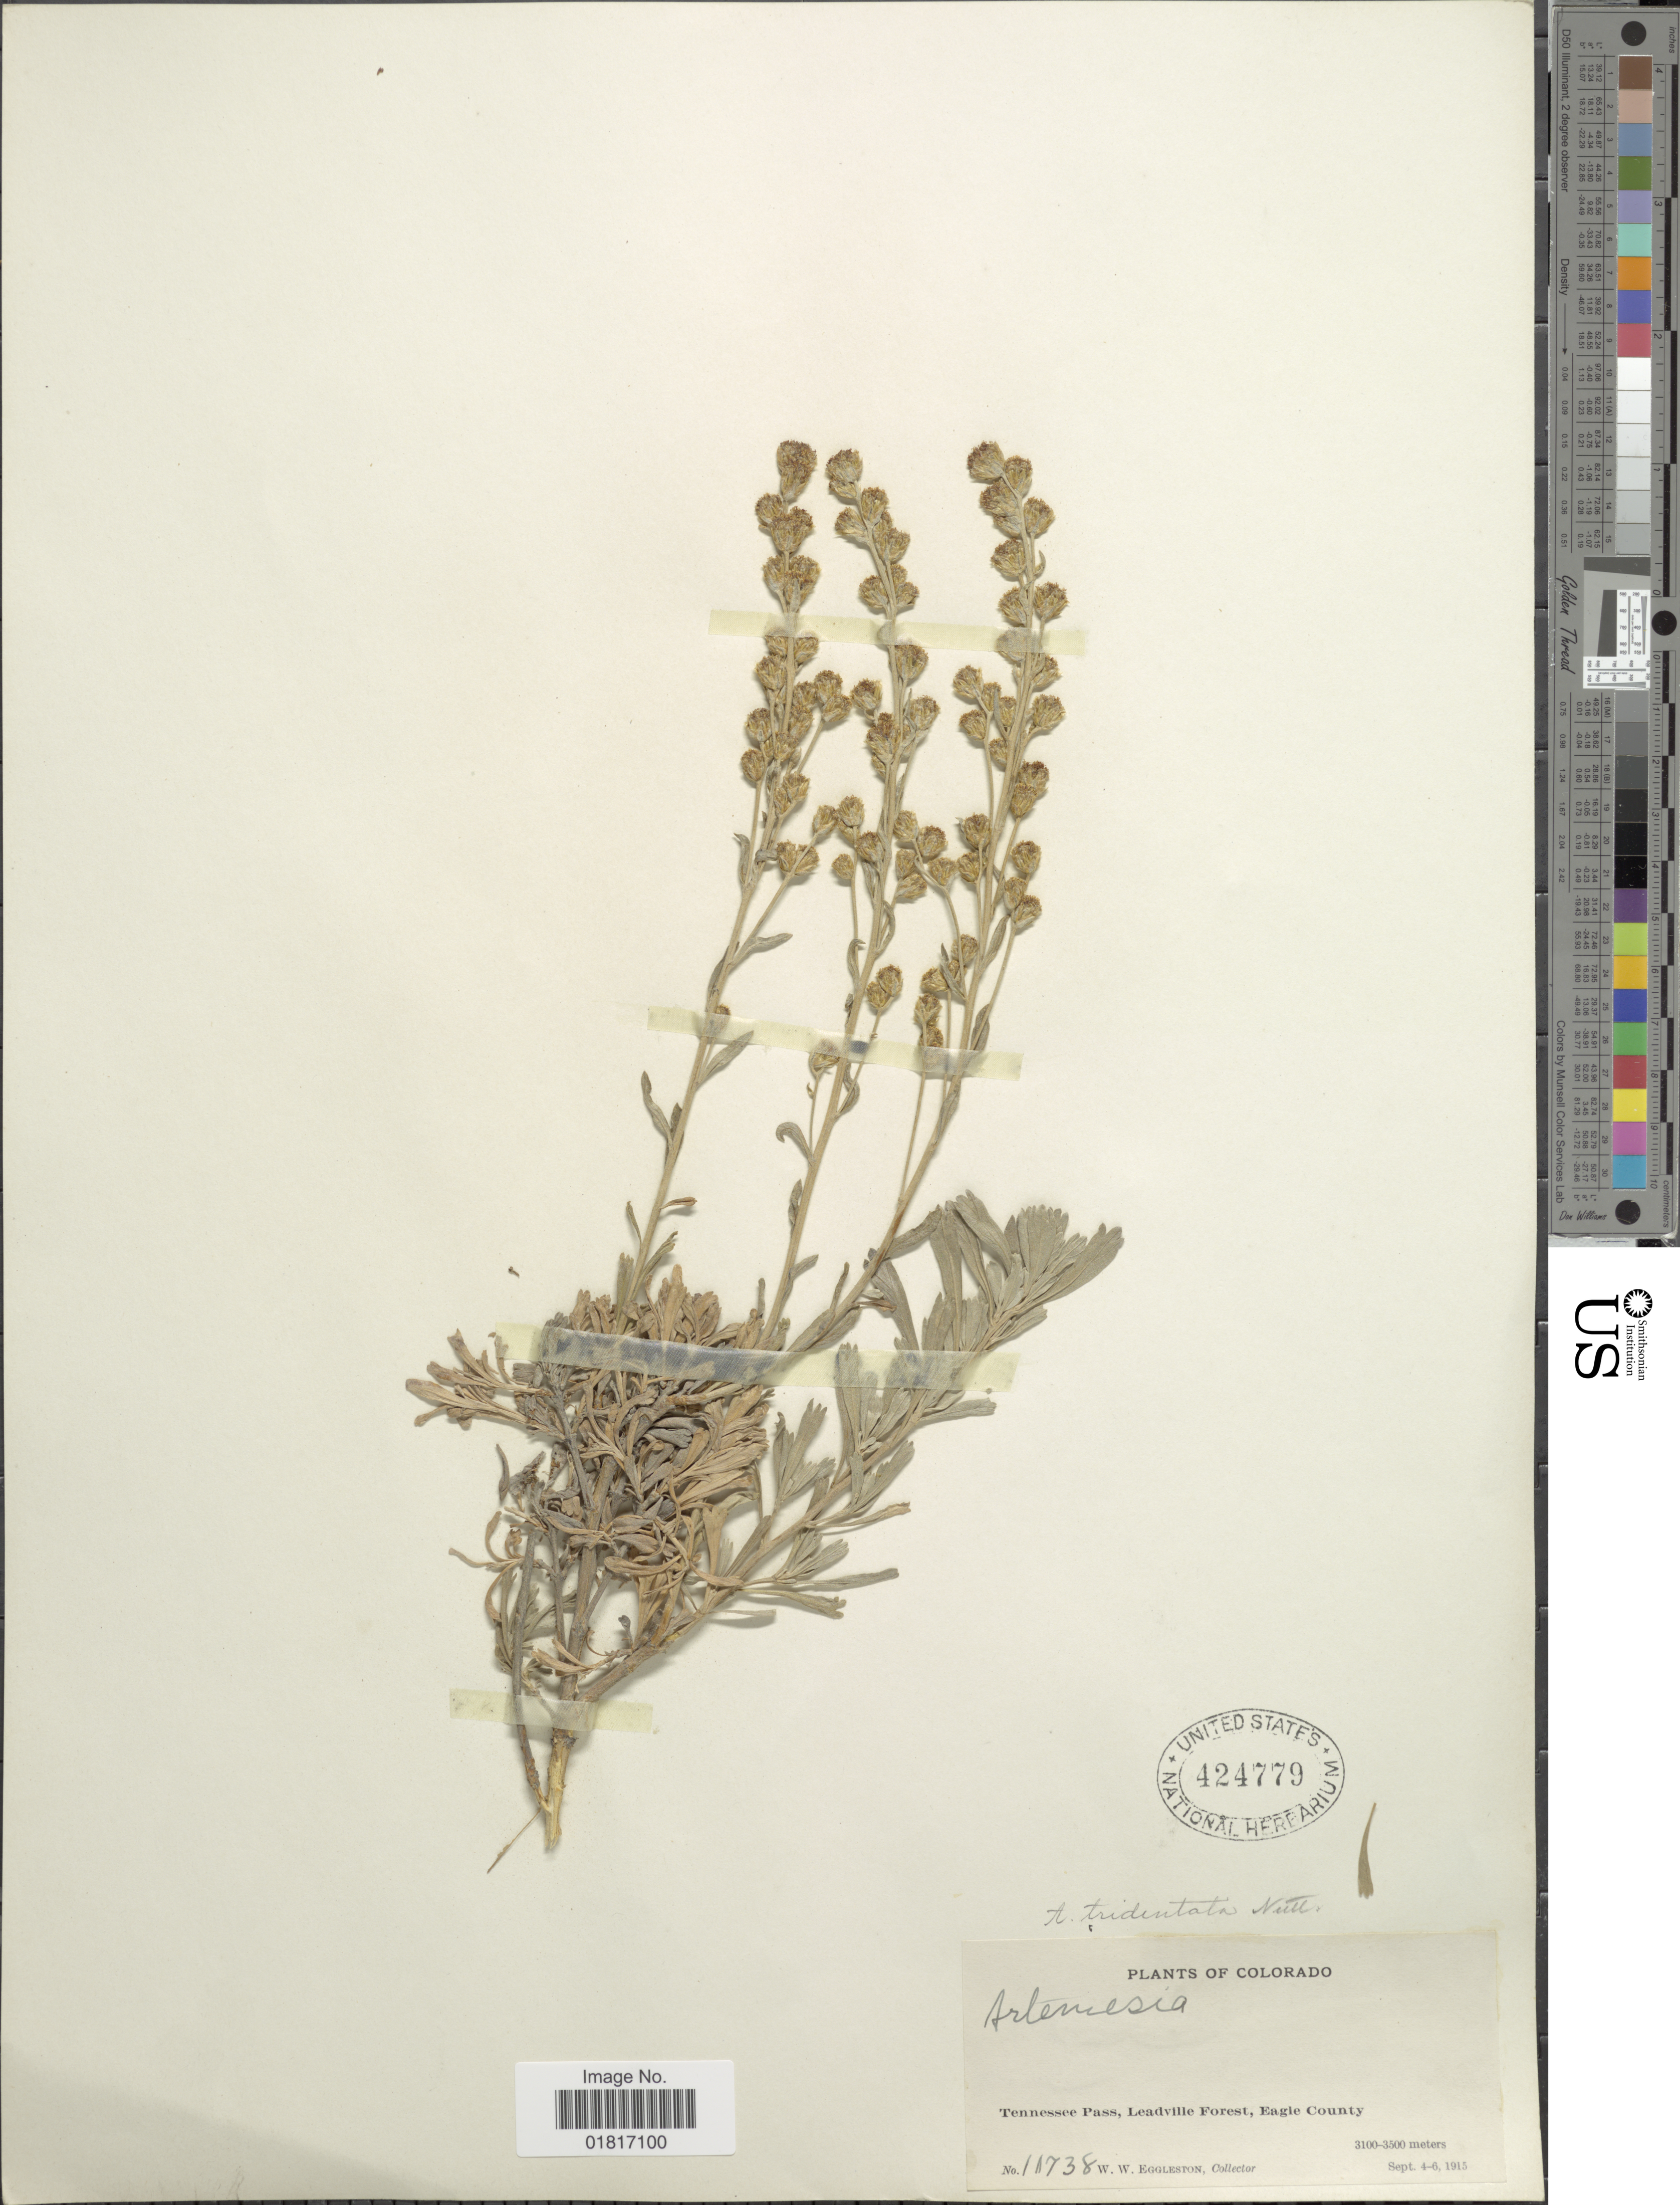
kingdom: Plantae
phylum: Tracheophyta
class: Magnoliopsida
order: Asterales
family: Asteraceae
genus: Artemisia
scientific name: Artemisia tridentata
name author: Nutt.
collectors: W. W. Eggleston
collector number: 11738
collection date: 1915-09-04/1915-09-06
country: United States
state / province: Colorado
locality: Tennessee Pass, Leadville Forest, Eagle County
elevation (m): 3100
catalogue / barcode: US 424779